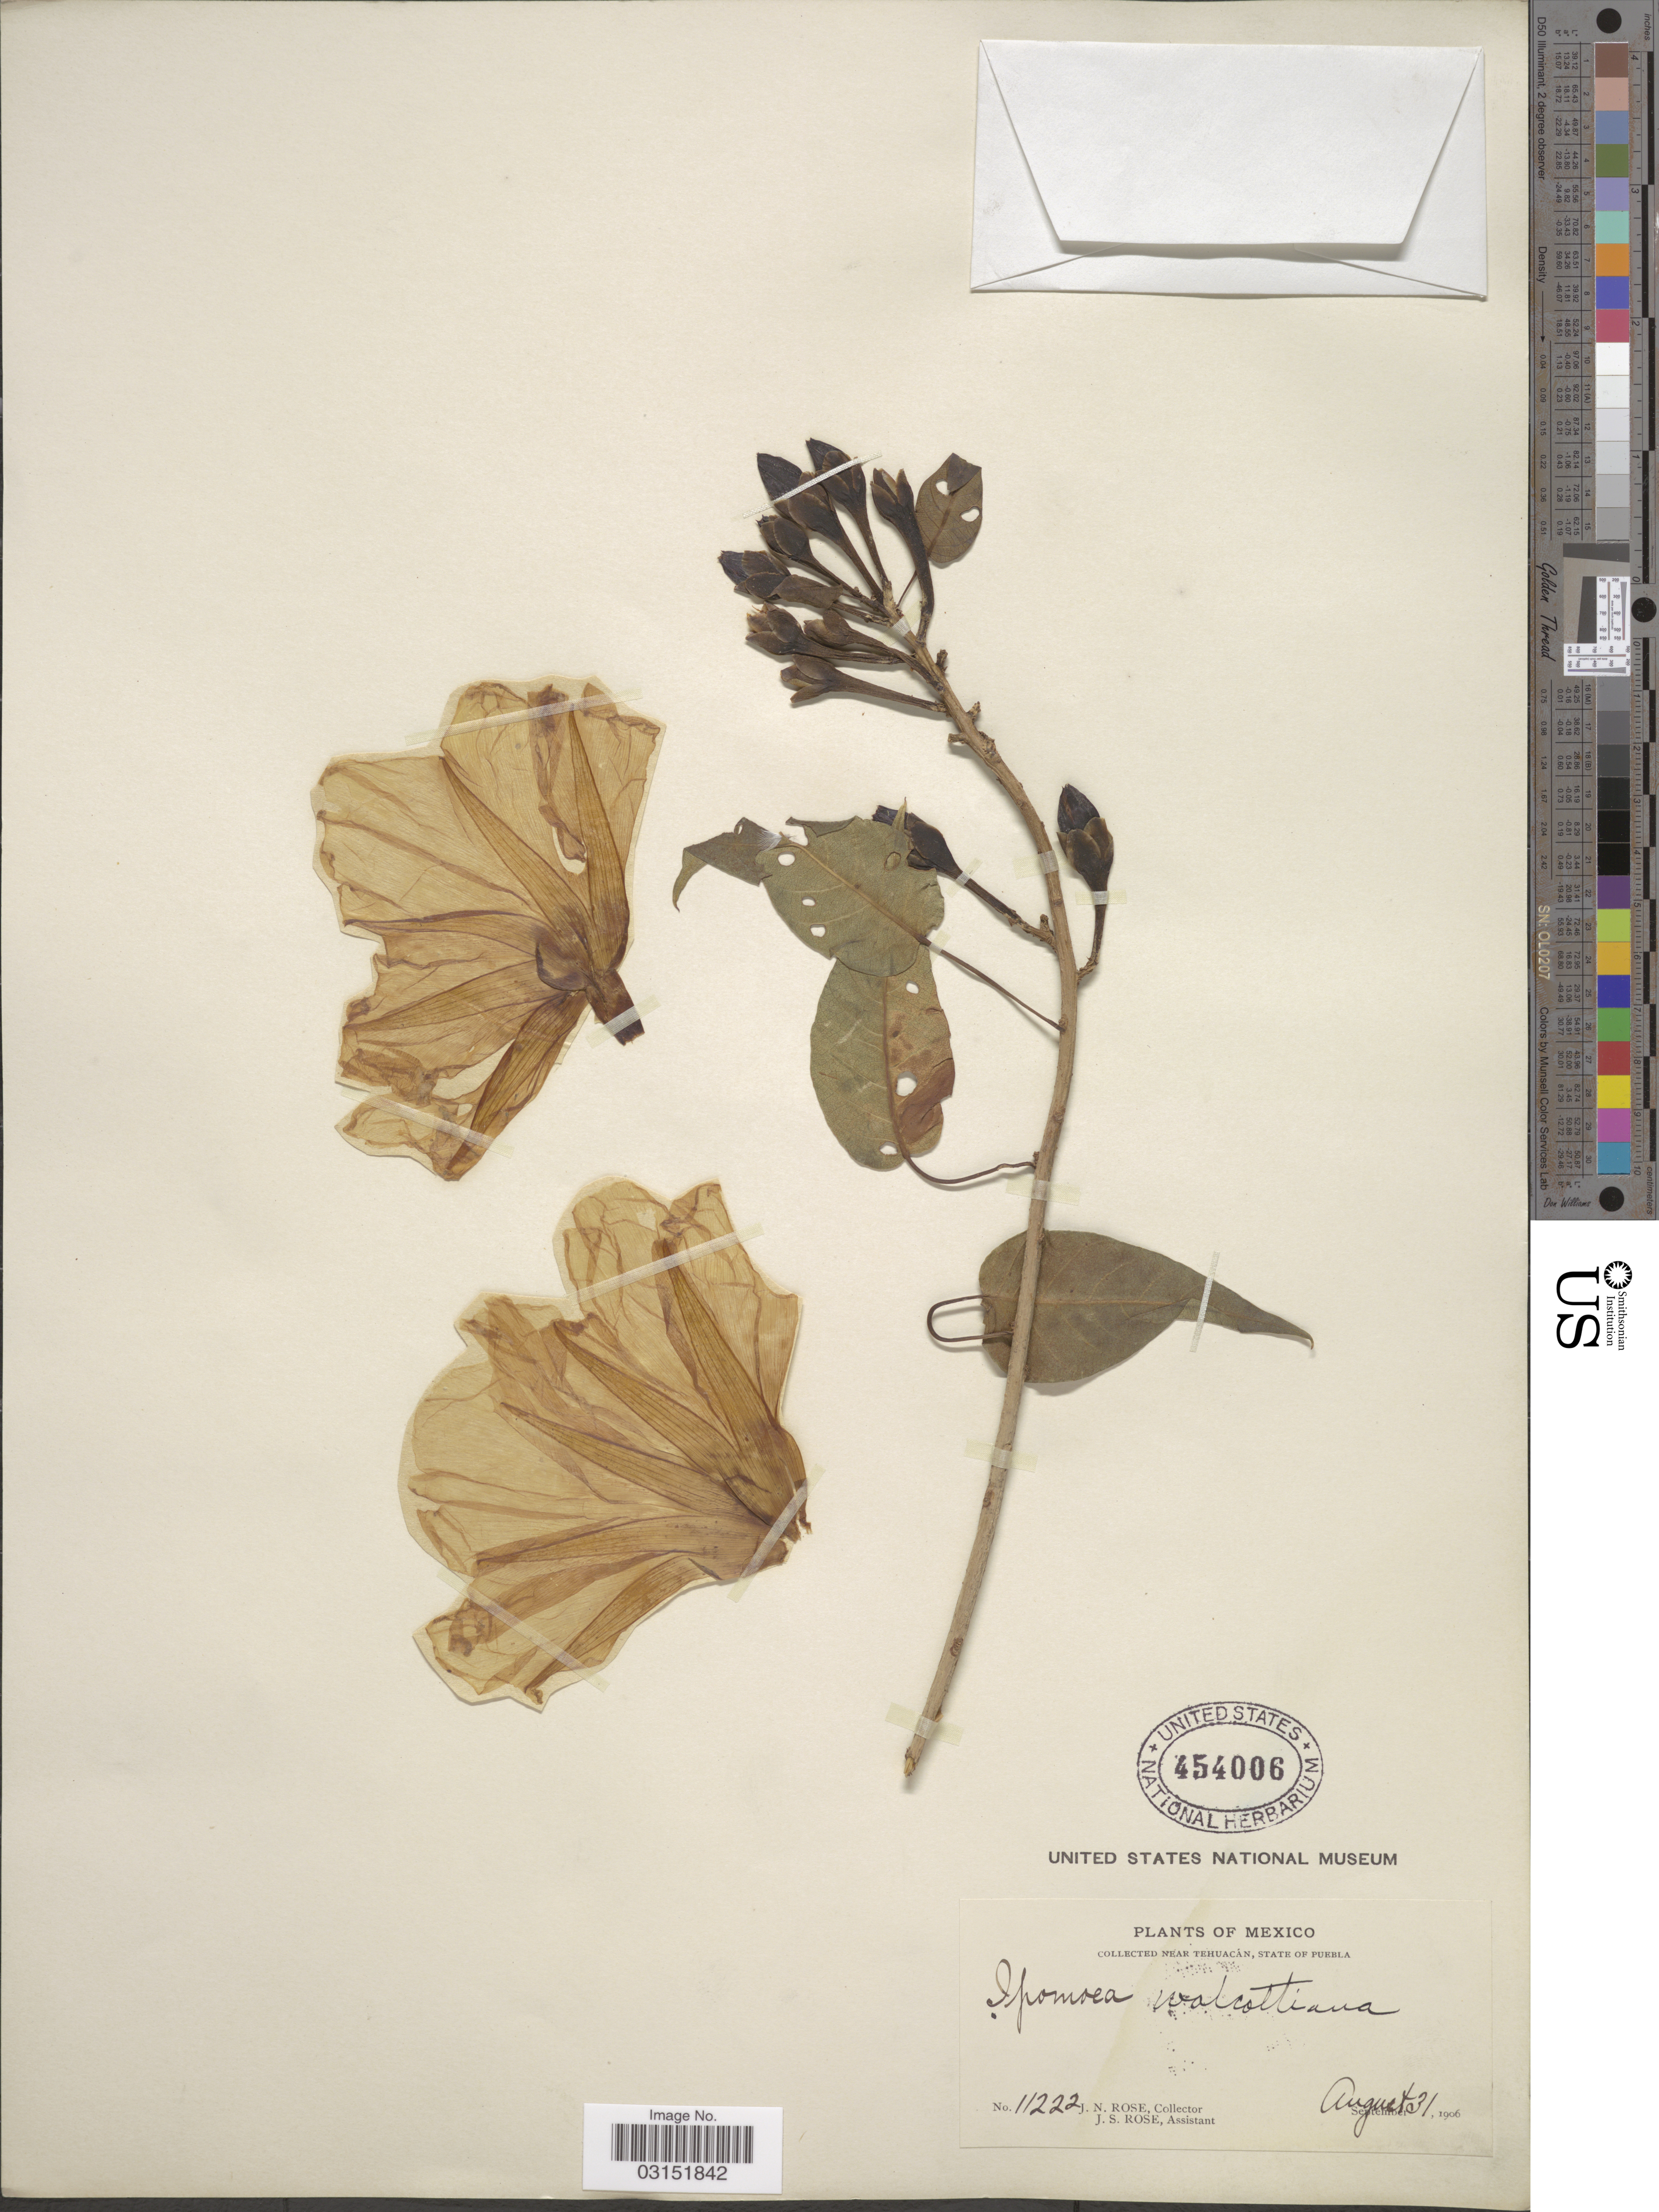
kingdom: Plantae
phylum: Tracheophyta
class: Magnoliopsida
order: Solanales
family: Convolvulaceae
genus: Ipomoea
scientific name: Ipomoea wolcottiana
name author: Rose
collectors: J. N. Rose & J. S. Rose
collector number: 11222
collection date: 1906-08-31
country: Mexico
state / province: Puebla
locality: Near Tehuacán.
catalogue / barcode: US 454006